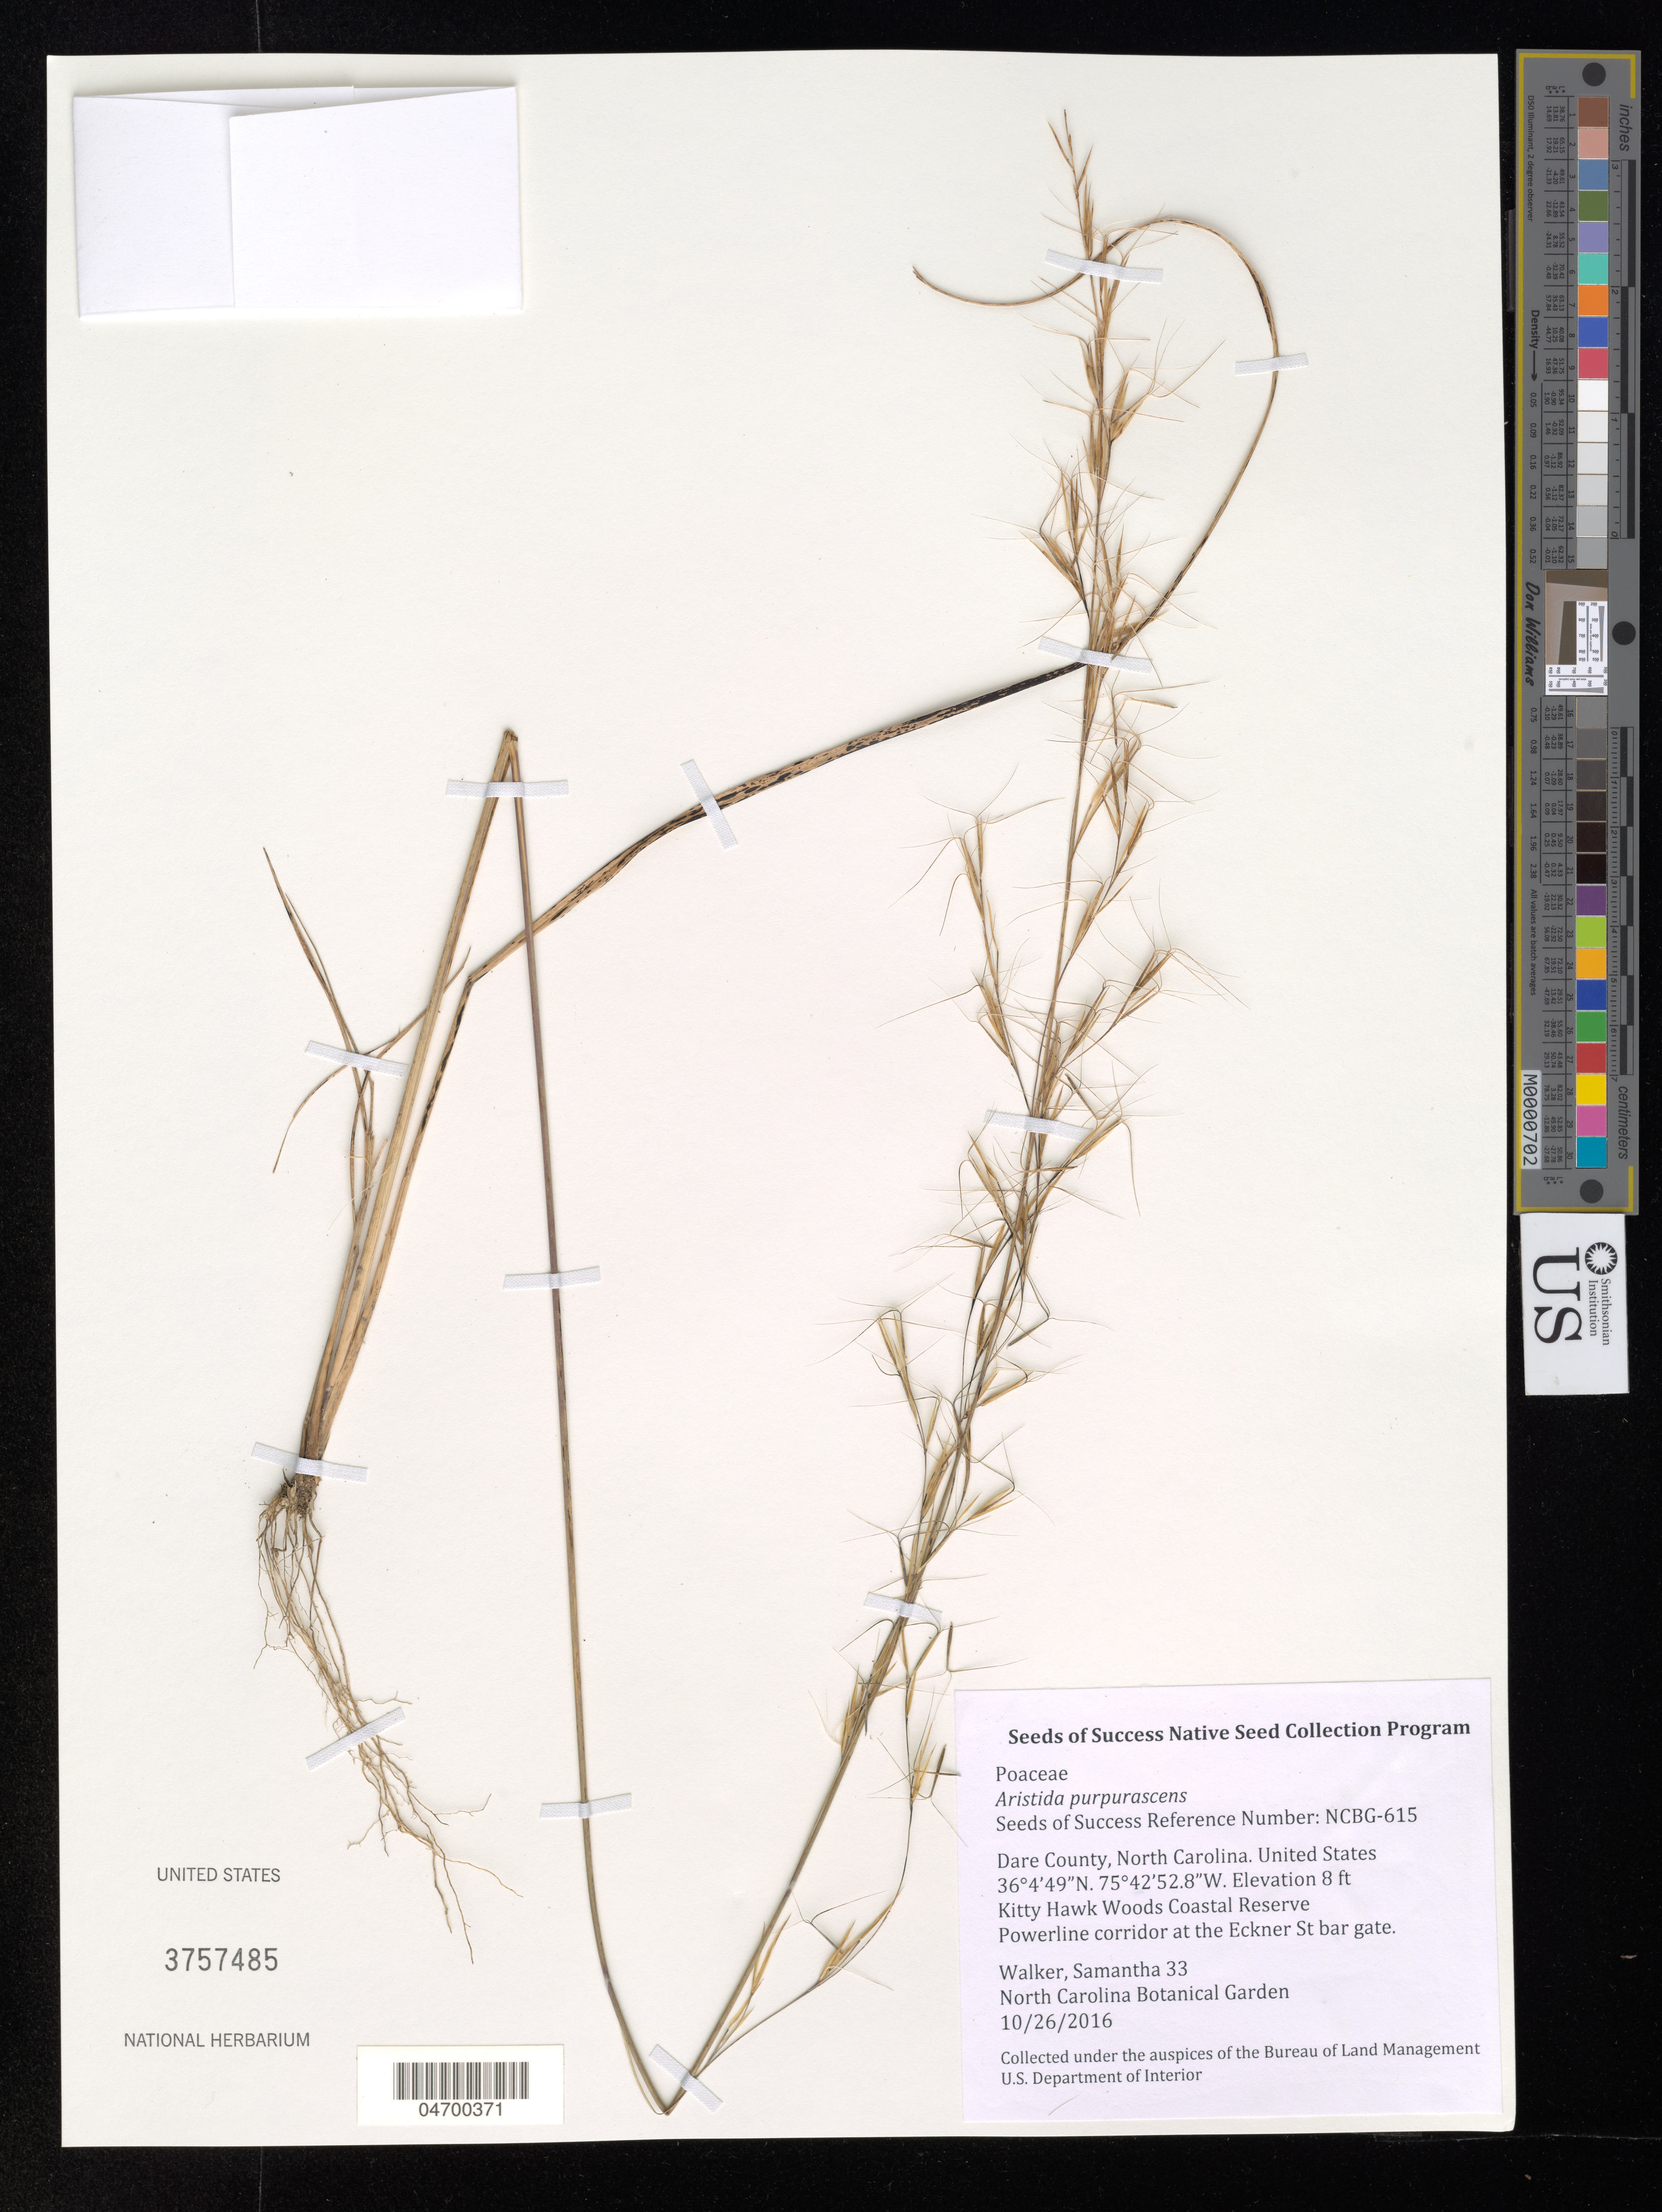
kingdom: Plantae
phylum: Tracheophyta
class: Liliopsida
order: Poales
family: Poaceae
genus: Aristida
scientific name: Aristida purpurascens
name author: Poir. in Lam.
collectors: S. Walker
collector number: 33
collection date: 2016-10-26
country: United States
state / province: North Carolina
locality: Dare County. Kitty Hawk Woods Coastal Reserve Powerline corridor at the Eckner St bar gate.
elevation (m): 2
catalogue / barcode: US 3757485